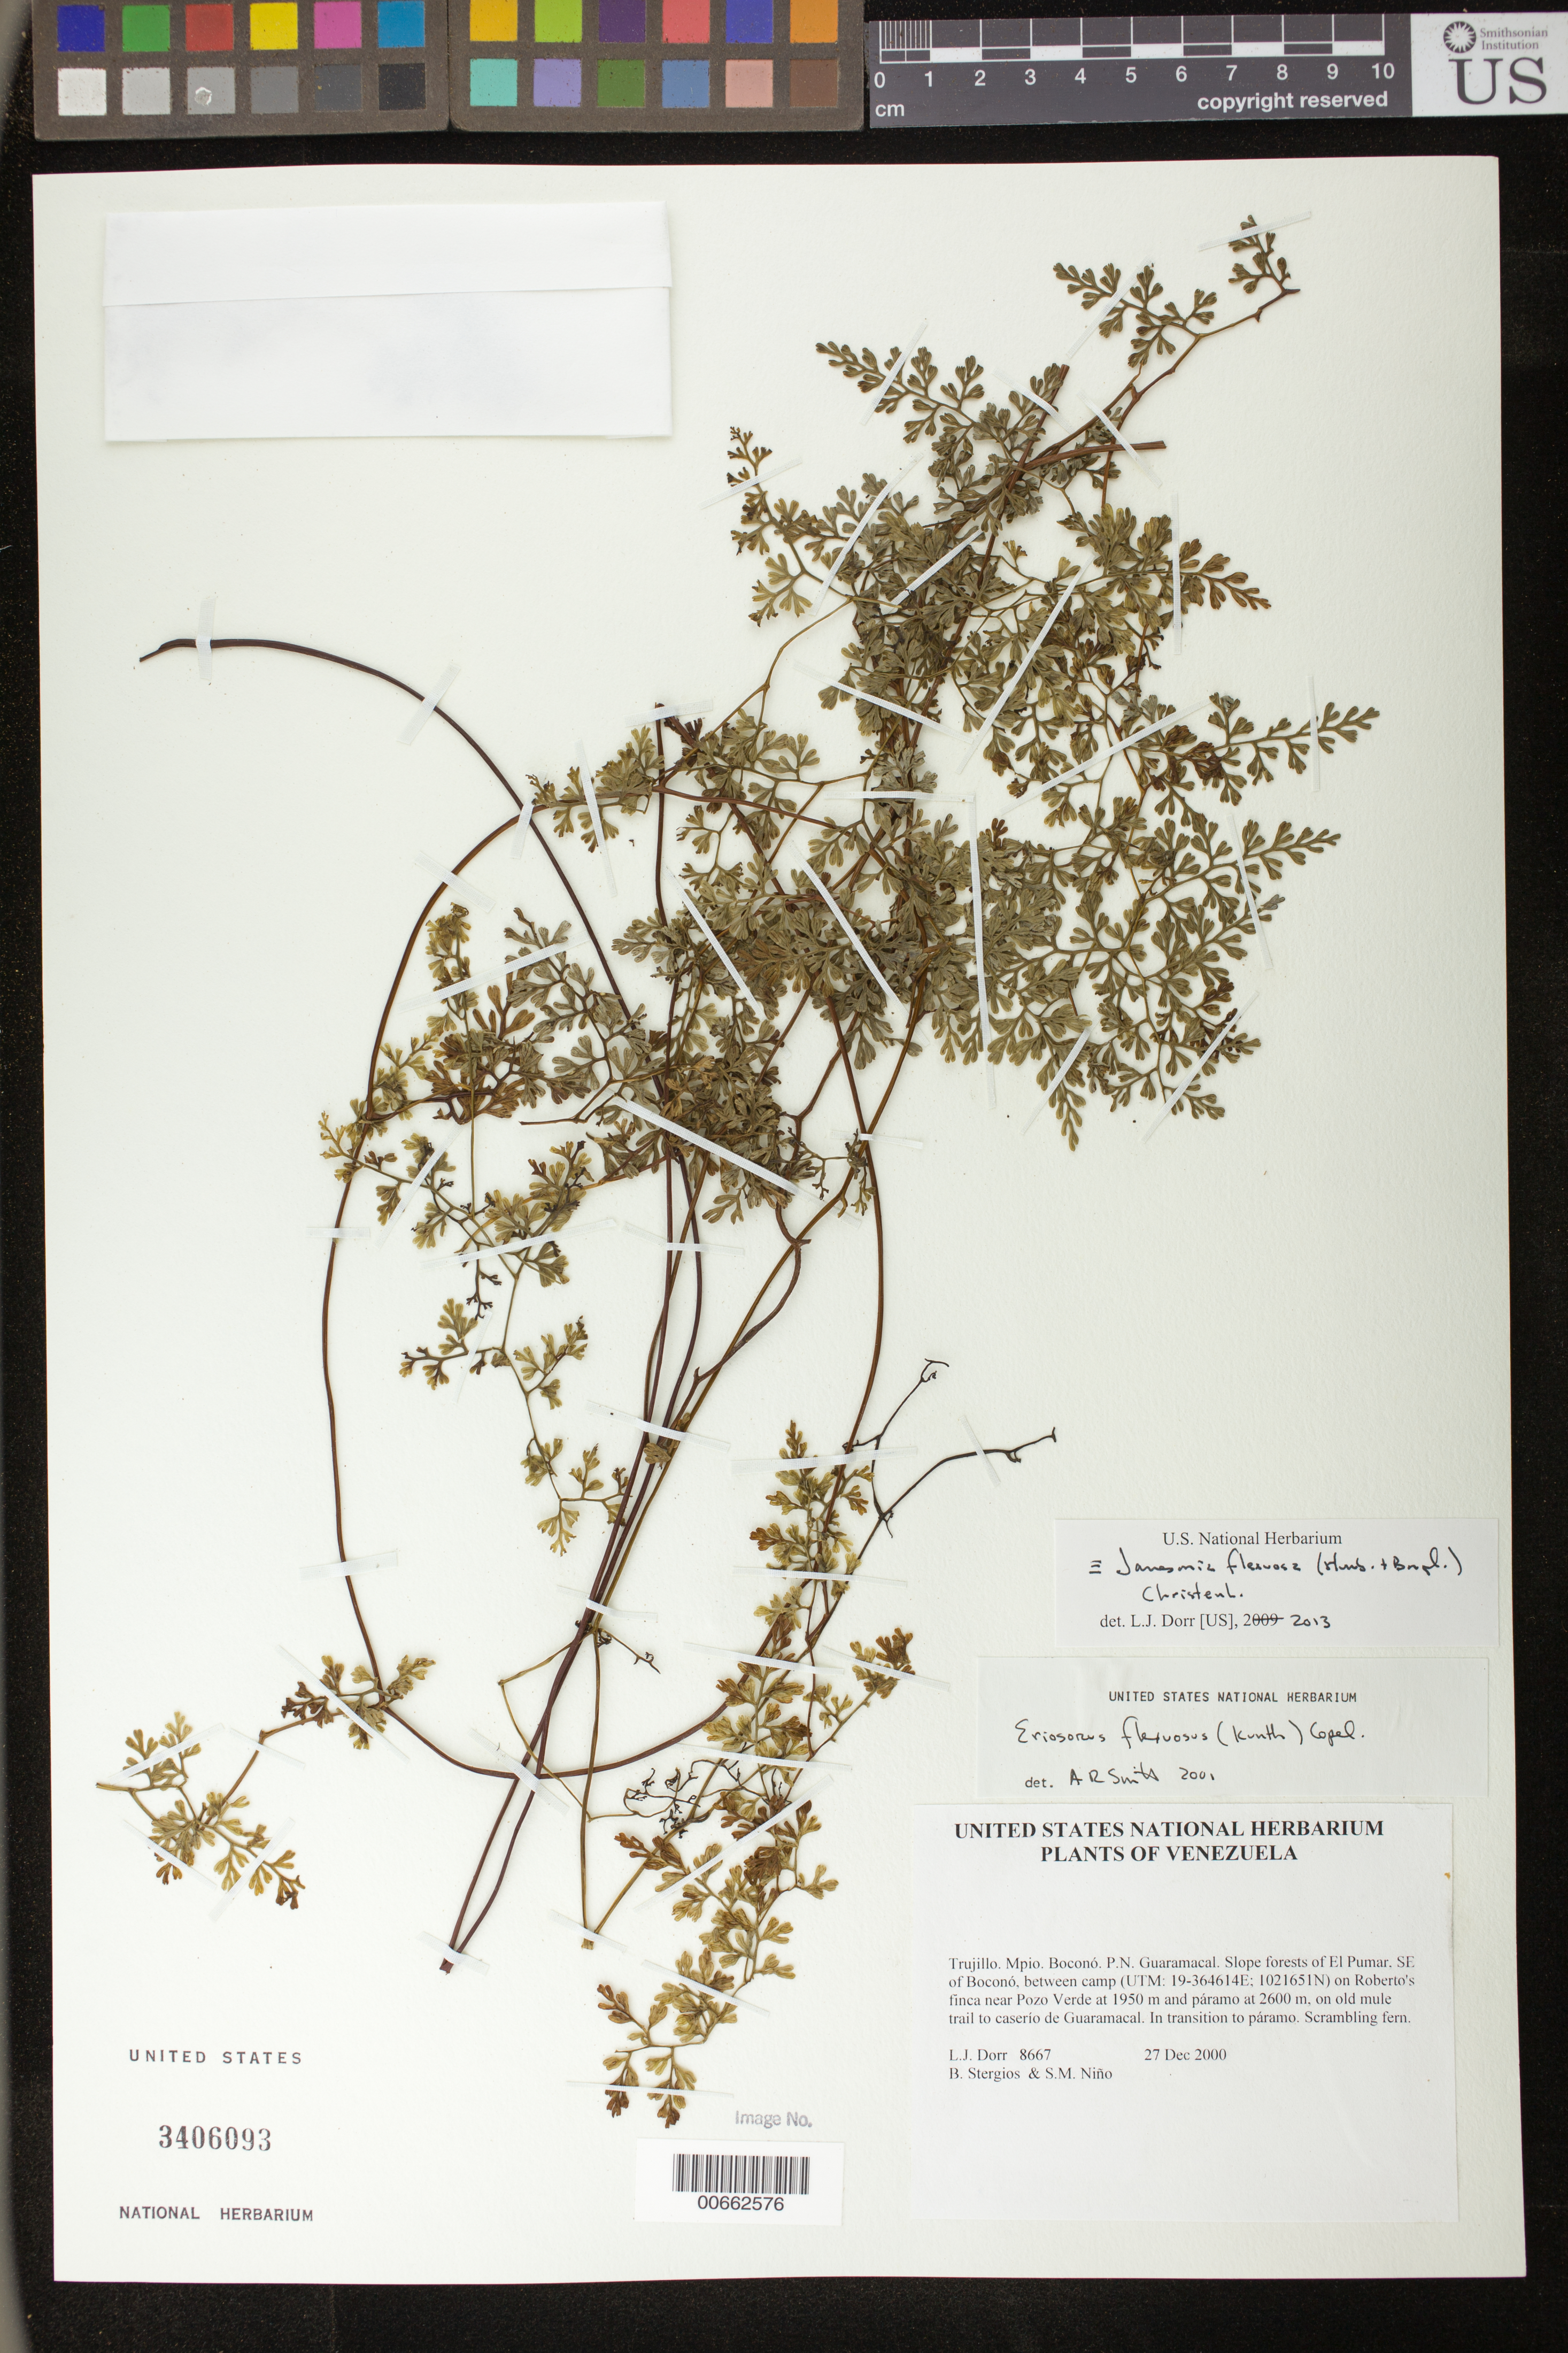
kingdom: Plantae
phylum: Tracheophyta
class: Polypodiopsida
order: Polypodiales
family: Pteridaceae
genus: Jamesonia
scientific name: Jamesonia flexuosa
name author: (Humb. & Bonpl.) Christenh.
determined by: Dorr, L. J., (BOT), Smithsonian Institution - National Museum of Natural History (UNITED STATES)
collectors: L. J. Dorr, B. G. Stergios & S. M. Niño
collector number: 8667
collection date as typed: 27 Dec 2000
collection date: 2000-12-27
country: Venezuela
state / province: Trujillo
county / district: Boconó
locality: Parque Nacional Guaramacal. El Pumar, SE of Boconó, between camp on Roberto's finca near Pozo Verde at 1950 m and páramo at 2600 m, on old mule trail to caserío de Guaramacal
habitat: In transition to páramo.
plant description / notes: PORT, UC, US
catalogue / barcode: US 3406093